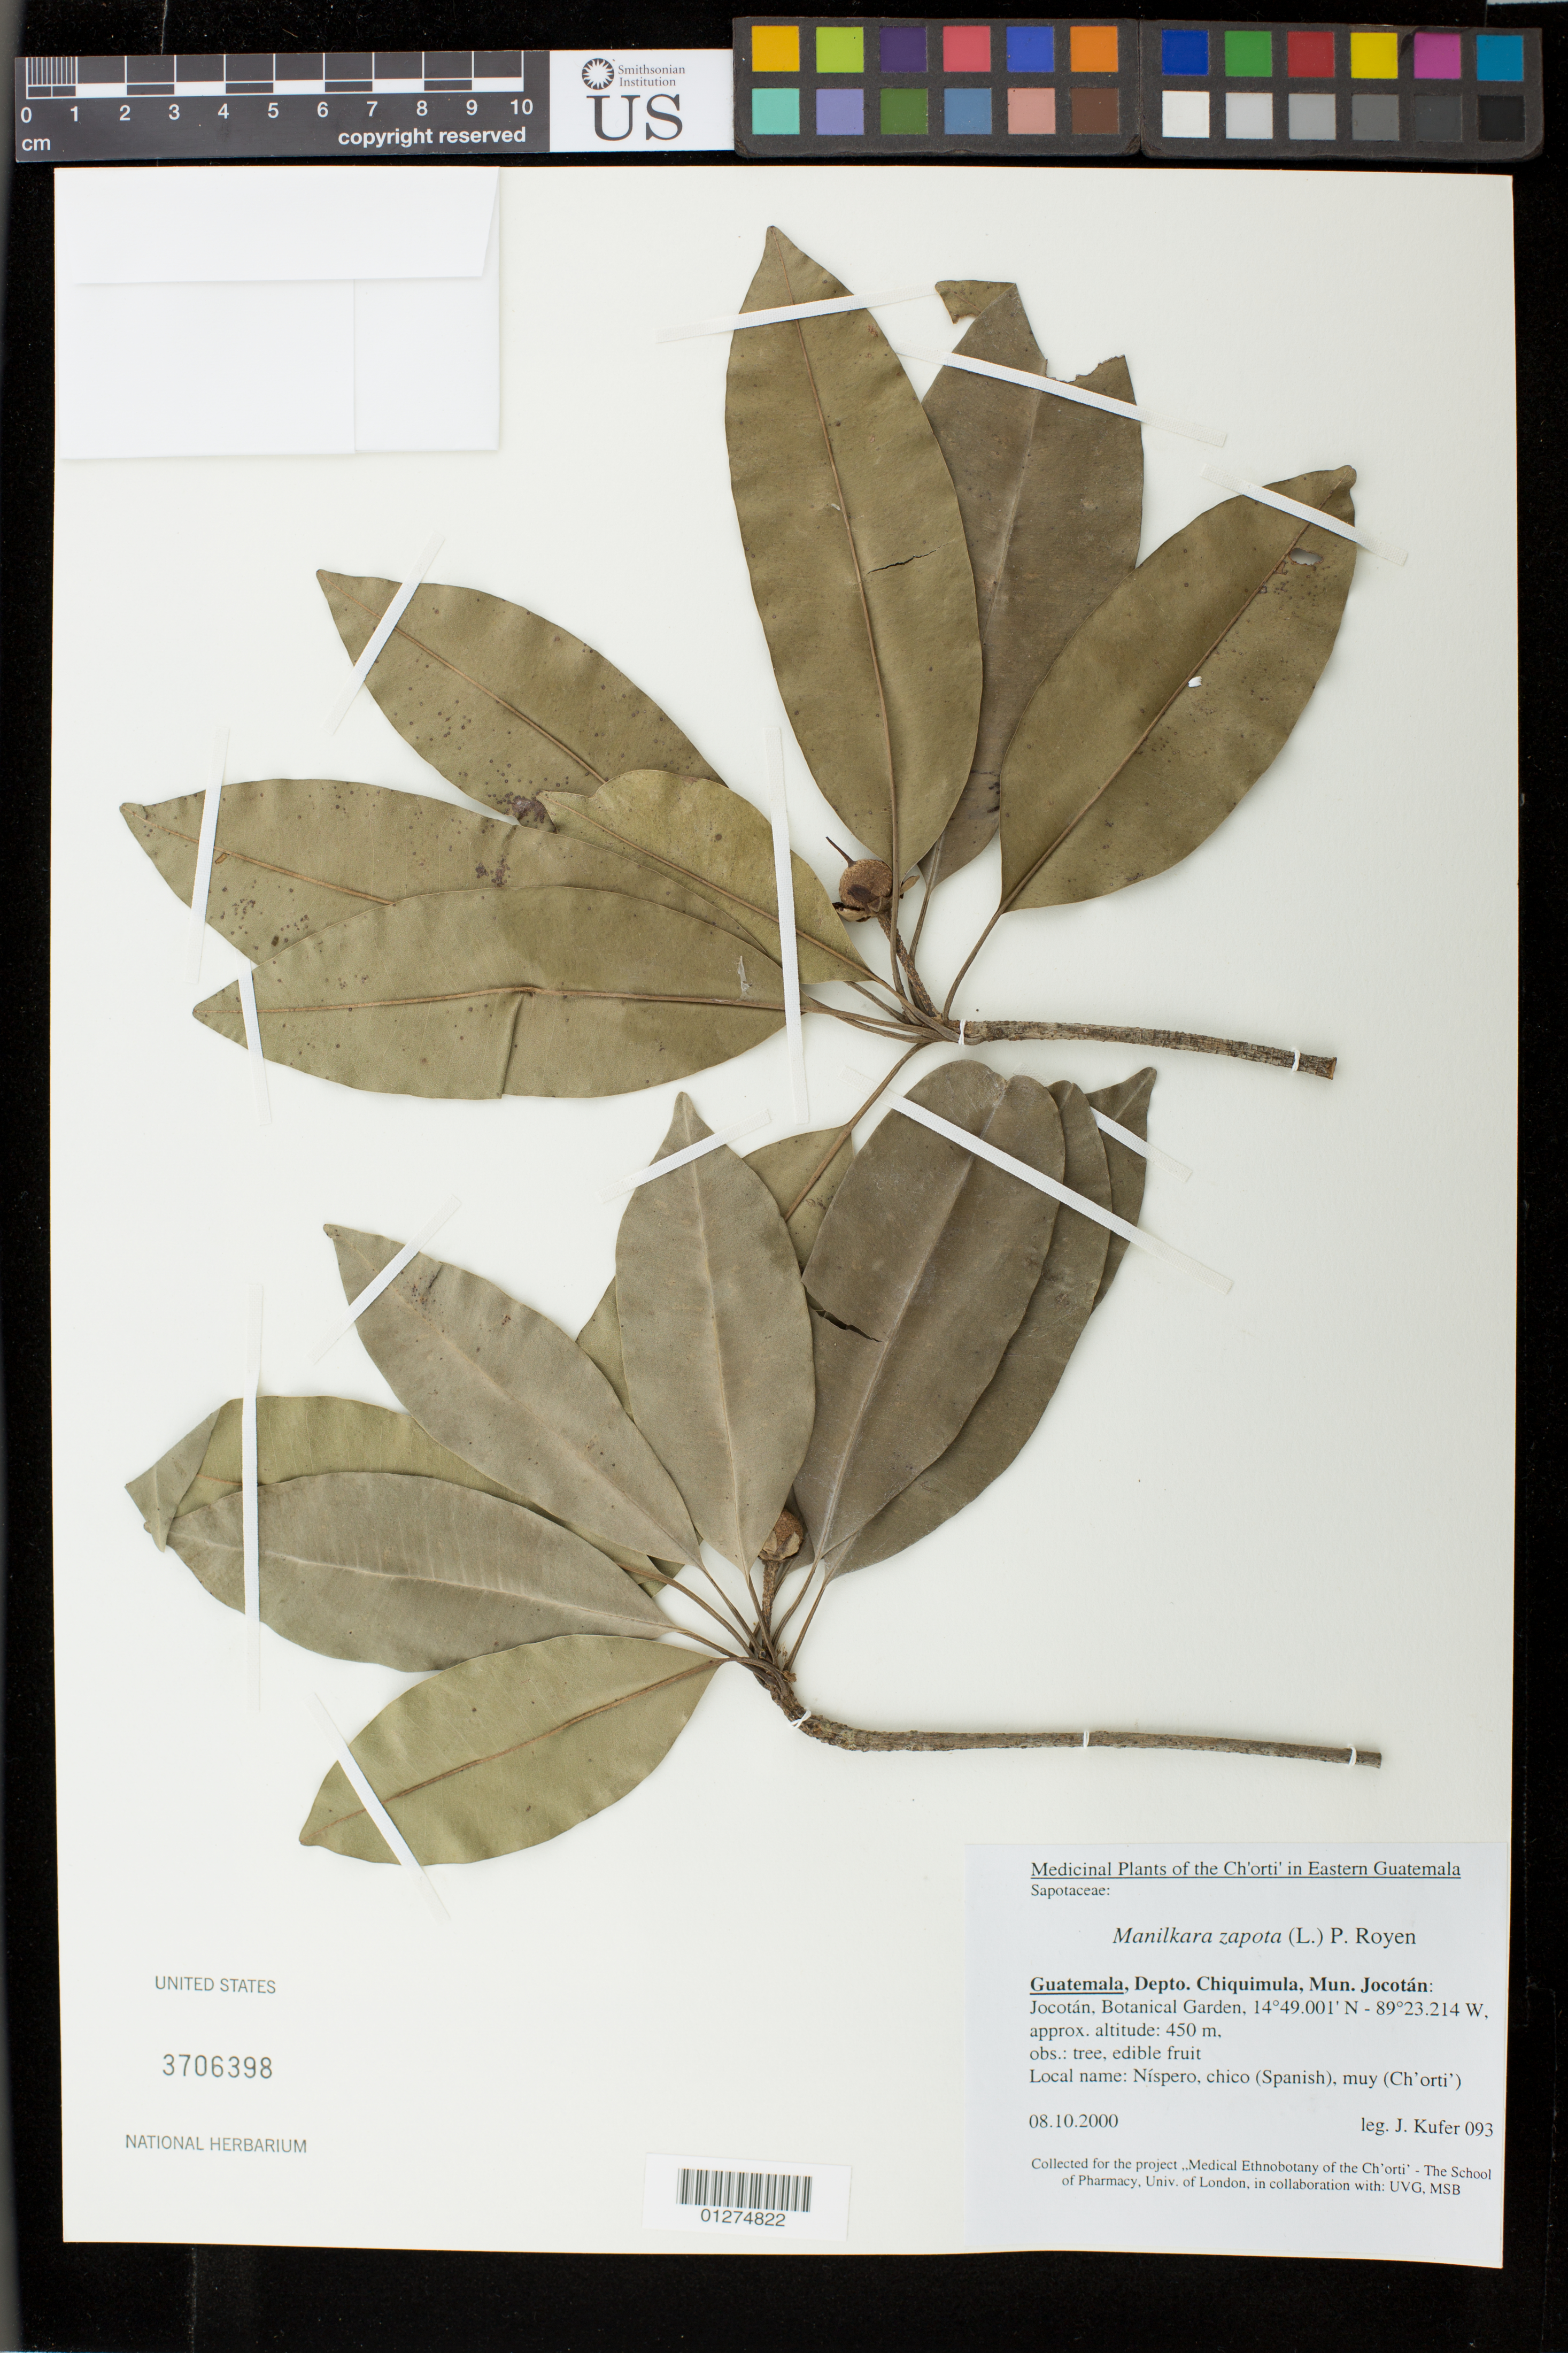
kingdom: Plantae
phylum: Tracheophyta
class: Magnoliopsida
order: Ericales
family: Sapotaceae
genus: Manilkara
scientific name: Manilkara zapota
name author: (L.) P. Royen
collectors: J. Kufer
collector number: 093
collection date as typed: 08/10/2000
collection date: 2000-10-08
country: Guatemala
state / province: Chiquimula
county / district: Jocotán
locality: Jocotán, Botanical Garden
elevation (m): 450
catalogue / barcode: US 3706398